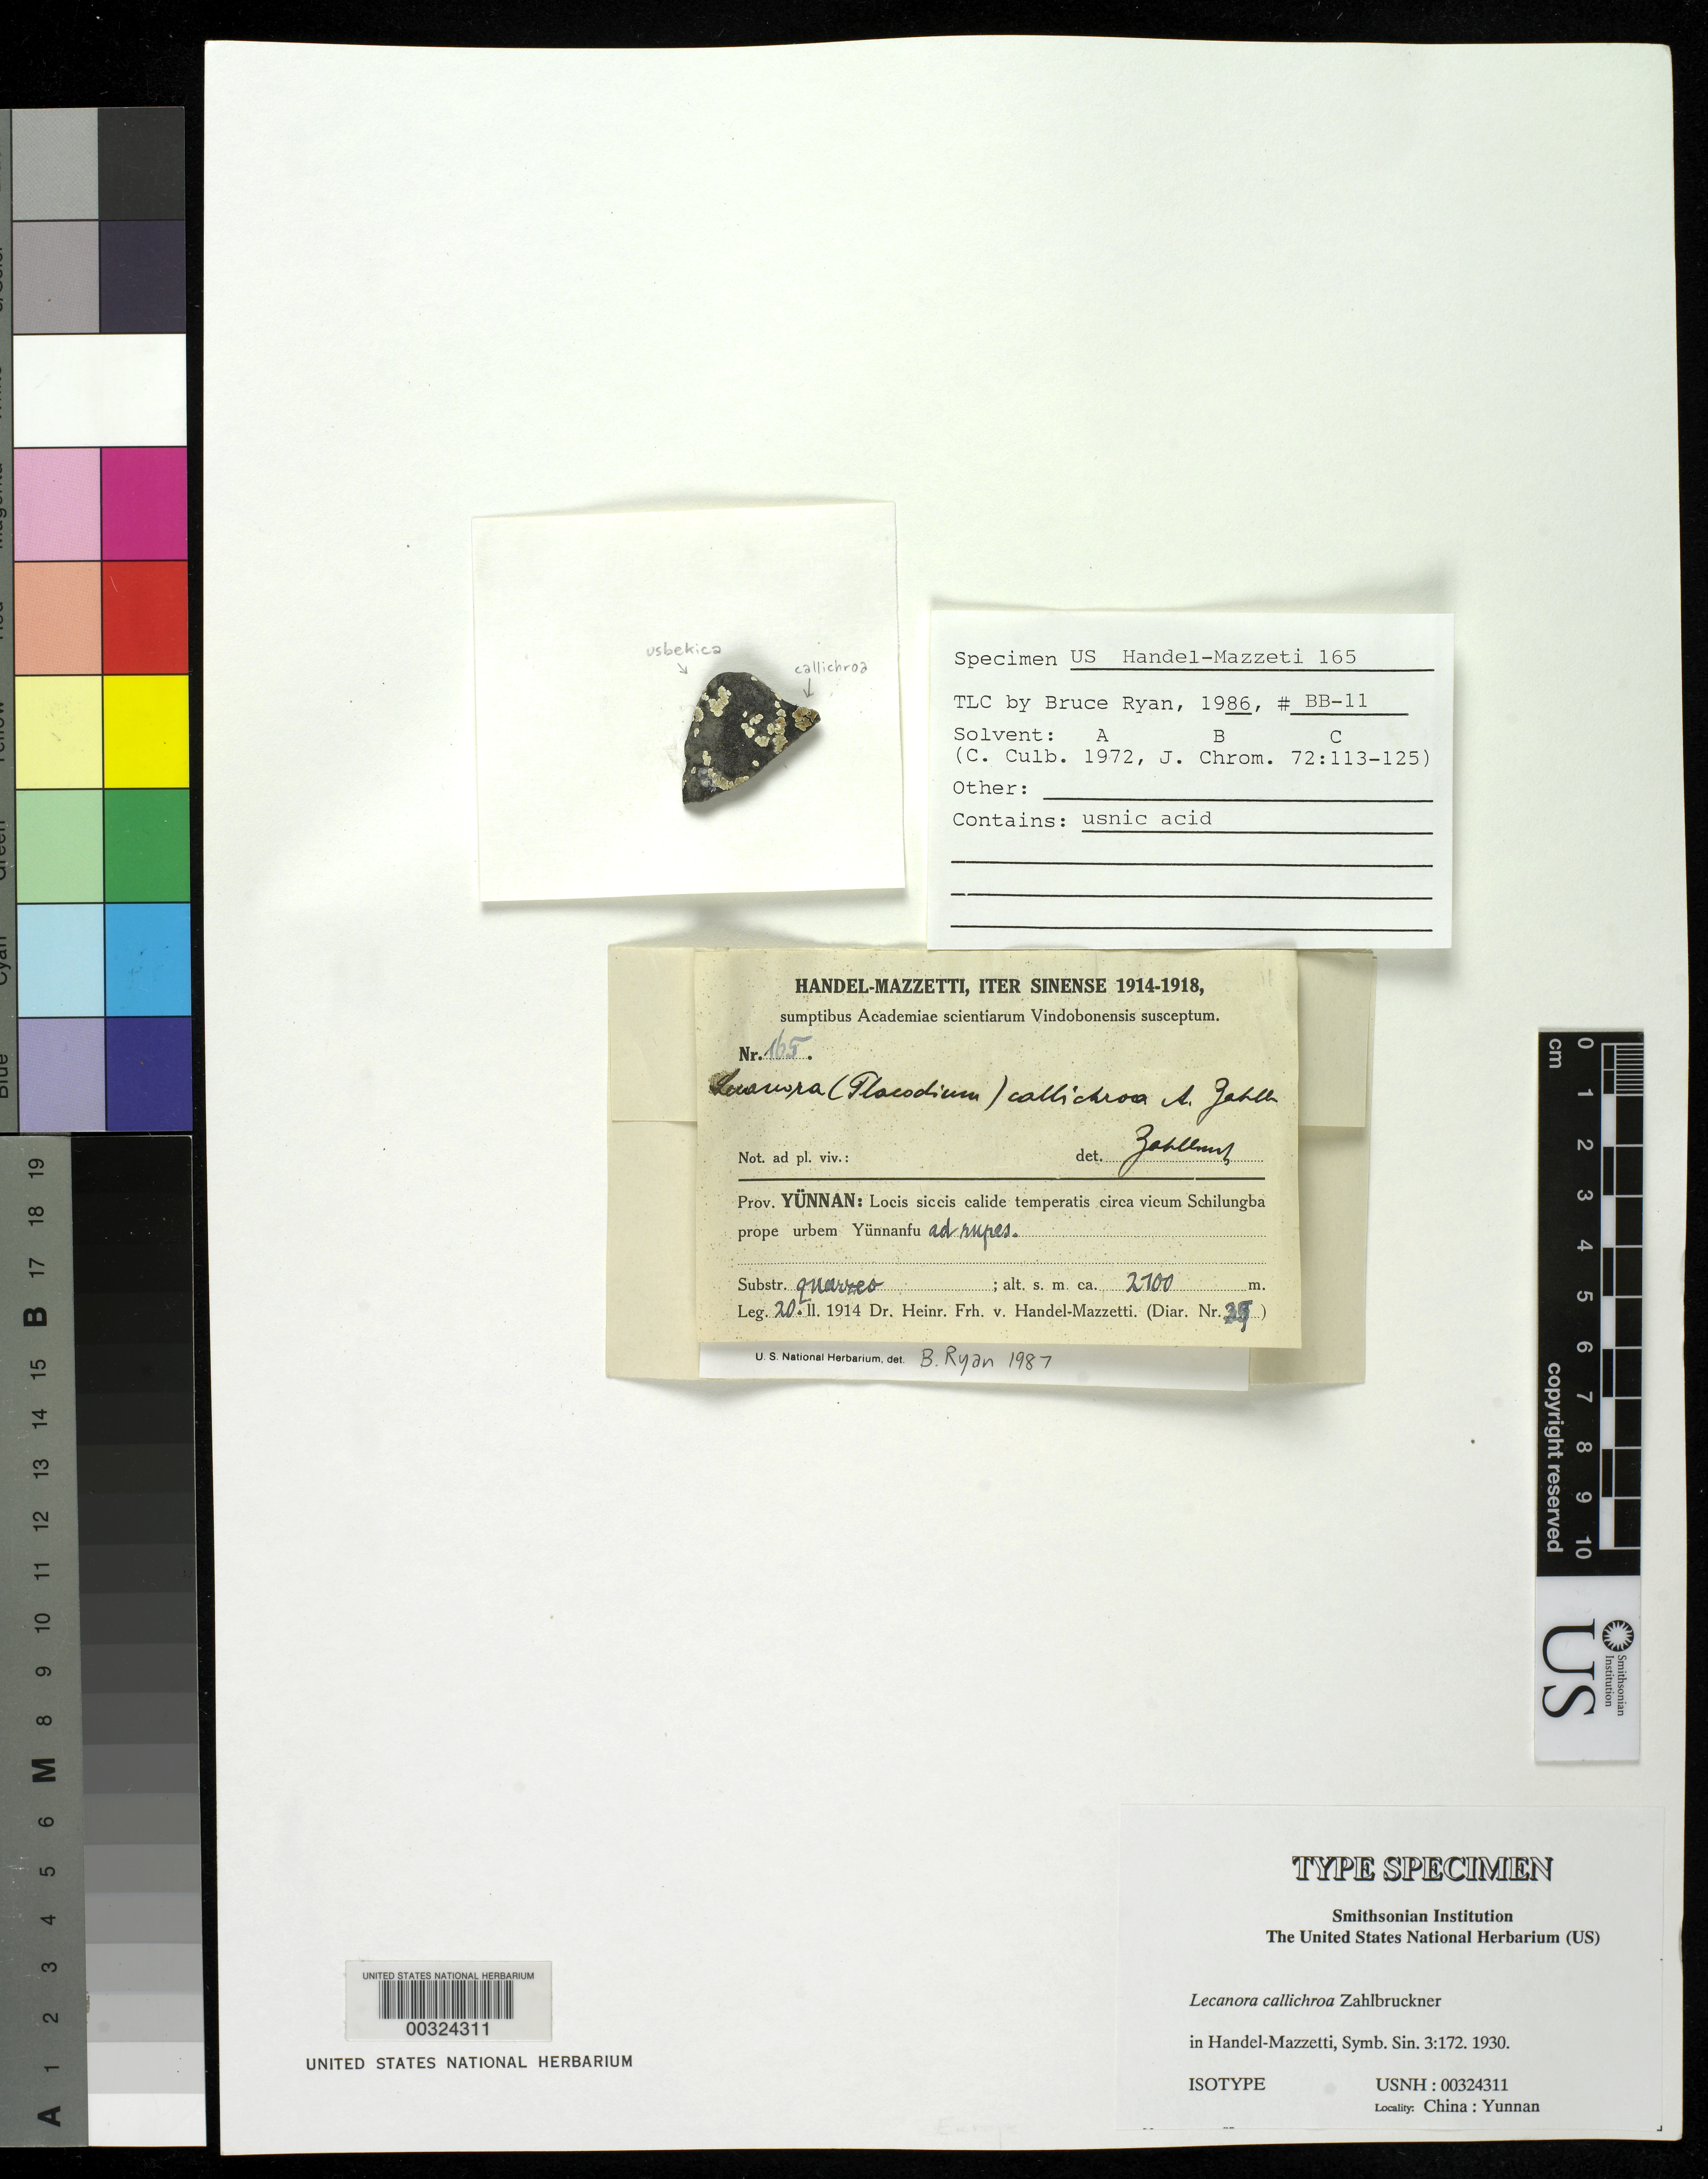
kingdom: Fungi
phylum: Ascomycota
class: Lecanoromycetes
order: Lecanorales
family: Lecanoraceae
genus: Lecanora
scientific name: Lecanora callichroa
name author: Zahlbr. in Hand.-Mazz.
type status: Isotype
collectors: H. Handel-Mazzetti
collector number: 165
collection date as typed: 20 Feb 1914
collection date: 1914-02-20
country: China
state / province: Yunnan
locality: Schilungba prope urbem Yunnanfu. [Schilungba near city of Yunnanfu.]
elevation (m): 2700